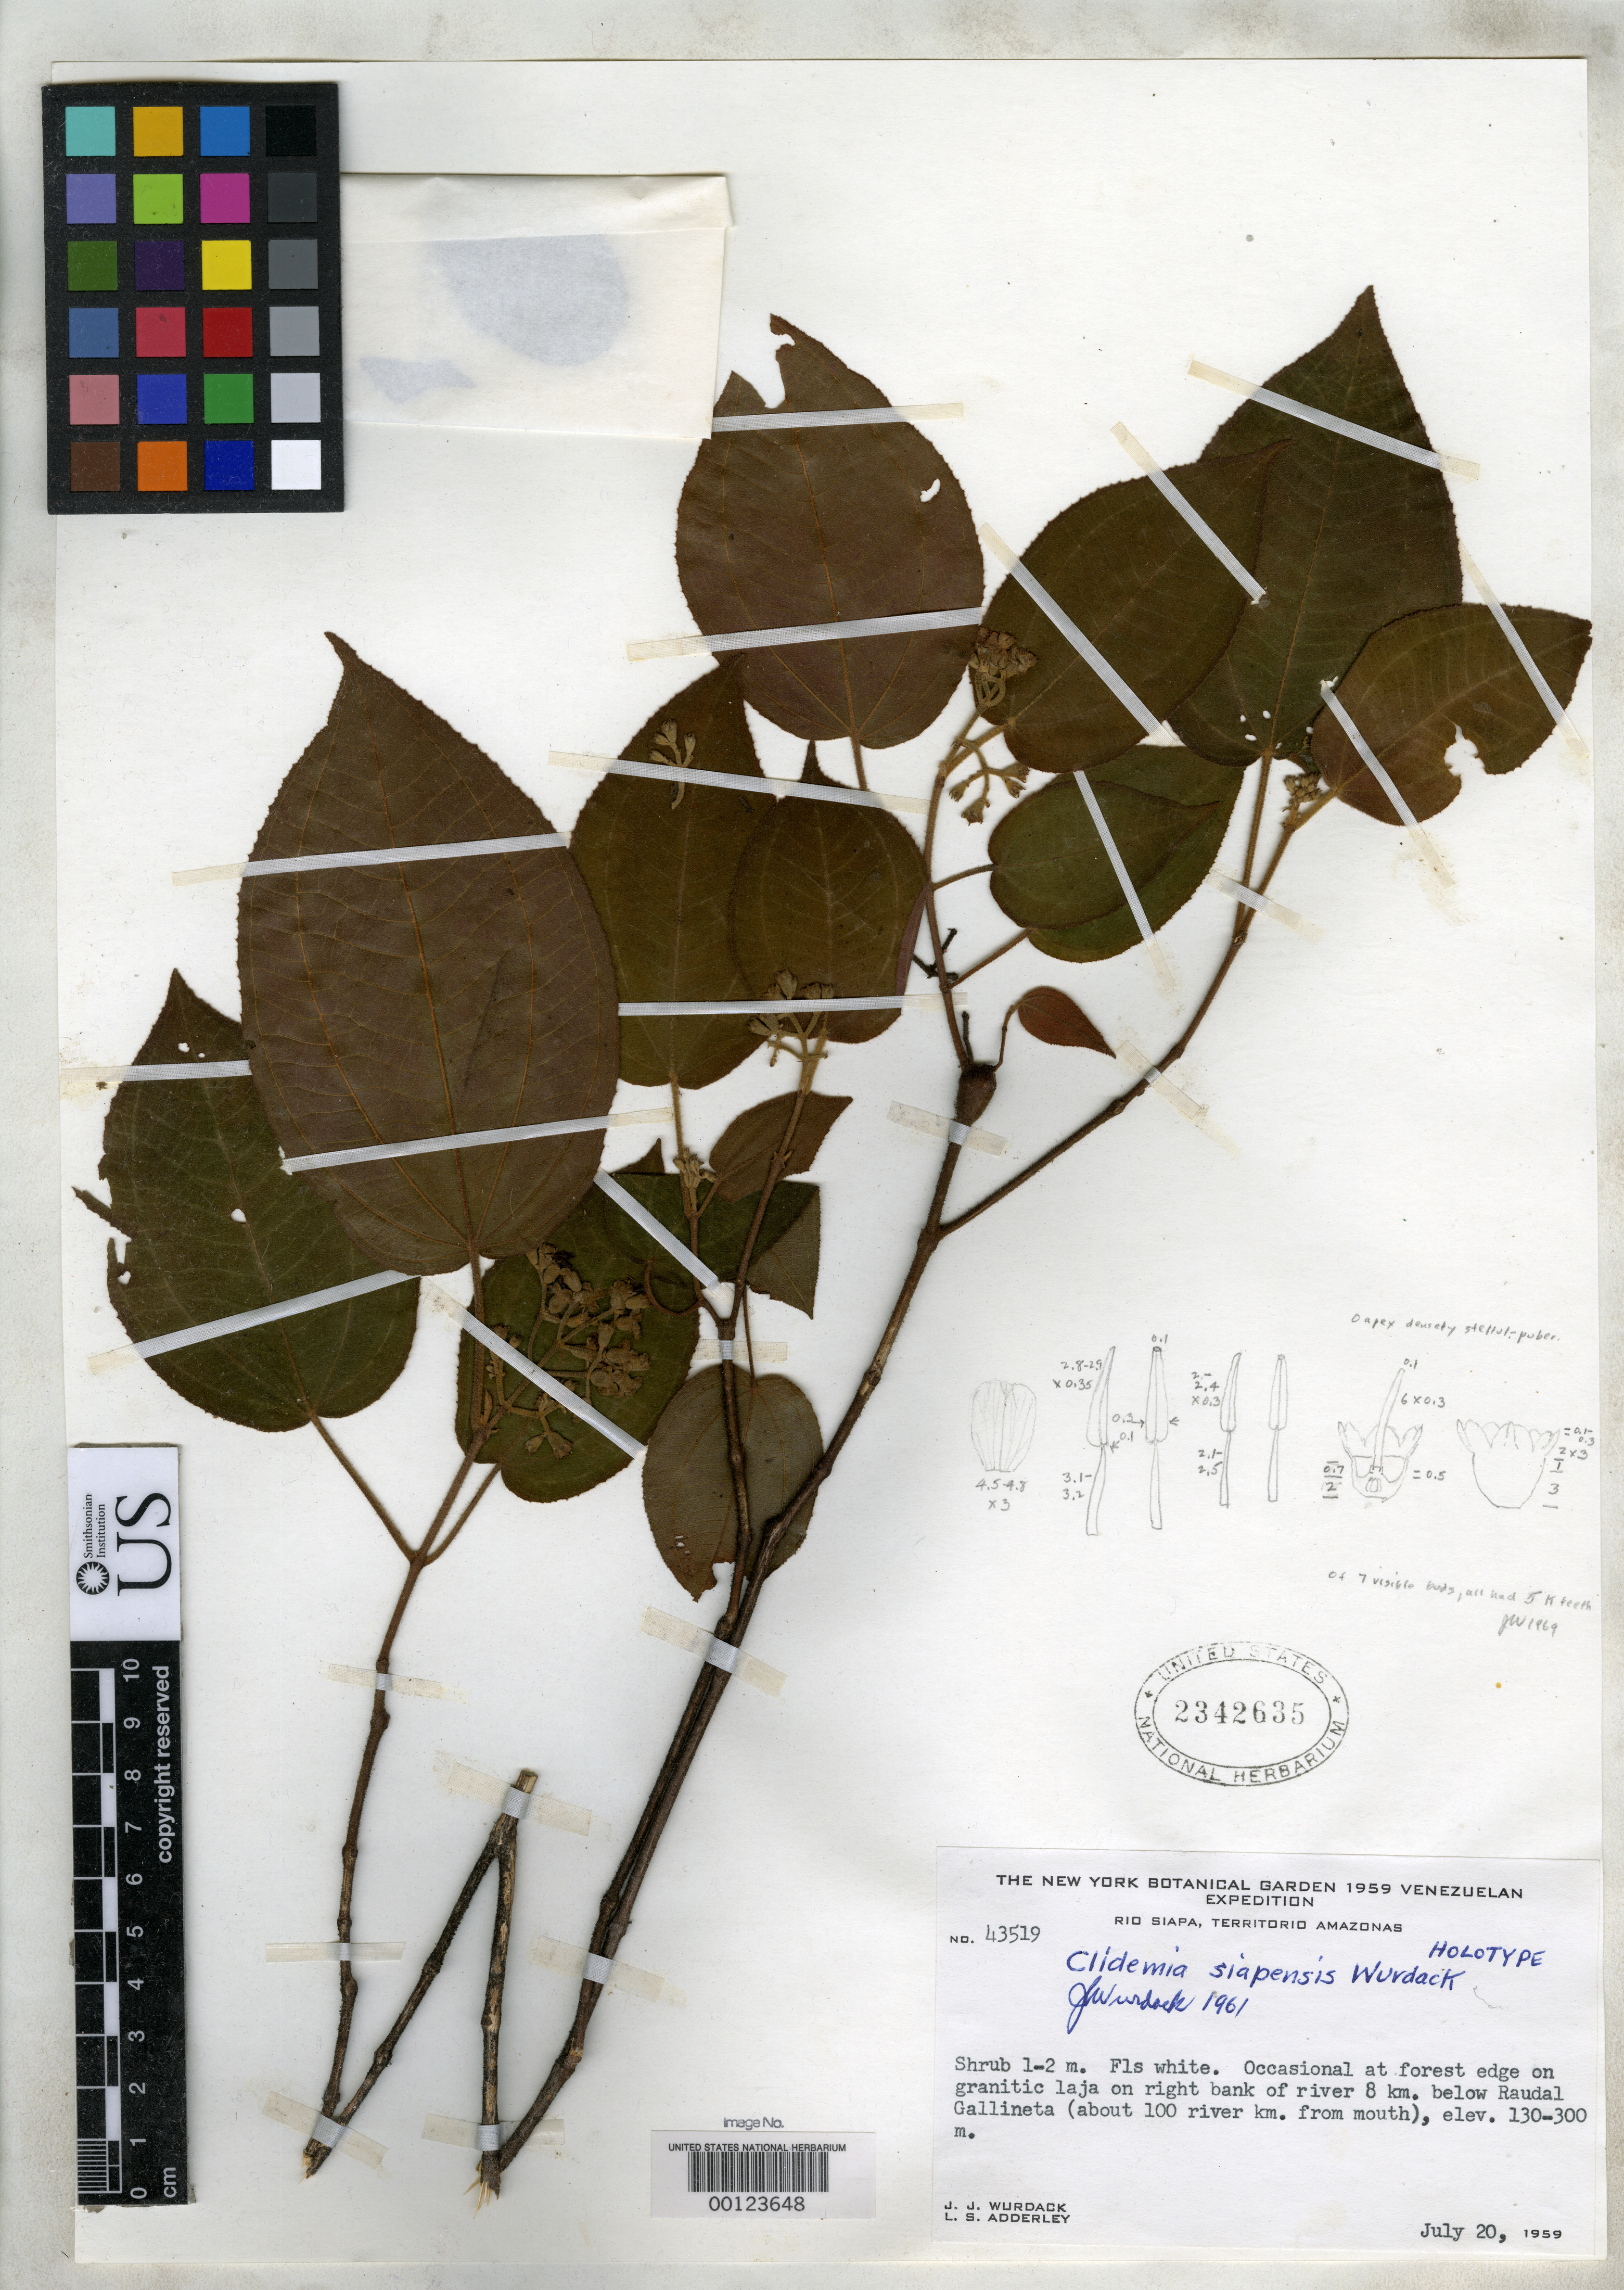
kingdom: Plantae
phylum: Tracheophyta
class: Magnoliopsida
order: Myrtales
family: Melastomataceae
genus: Clidemia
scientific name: Clidemia siapensis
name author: Wurdack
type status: Holotype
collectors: J. J. Wurdack & L. S. Adderley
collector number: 43519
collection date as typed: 20 Jul 1959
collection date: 1959-07-20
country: Venezuela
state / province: Amazonas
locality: Rio Siapa.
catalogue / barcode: US 2342635